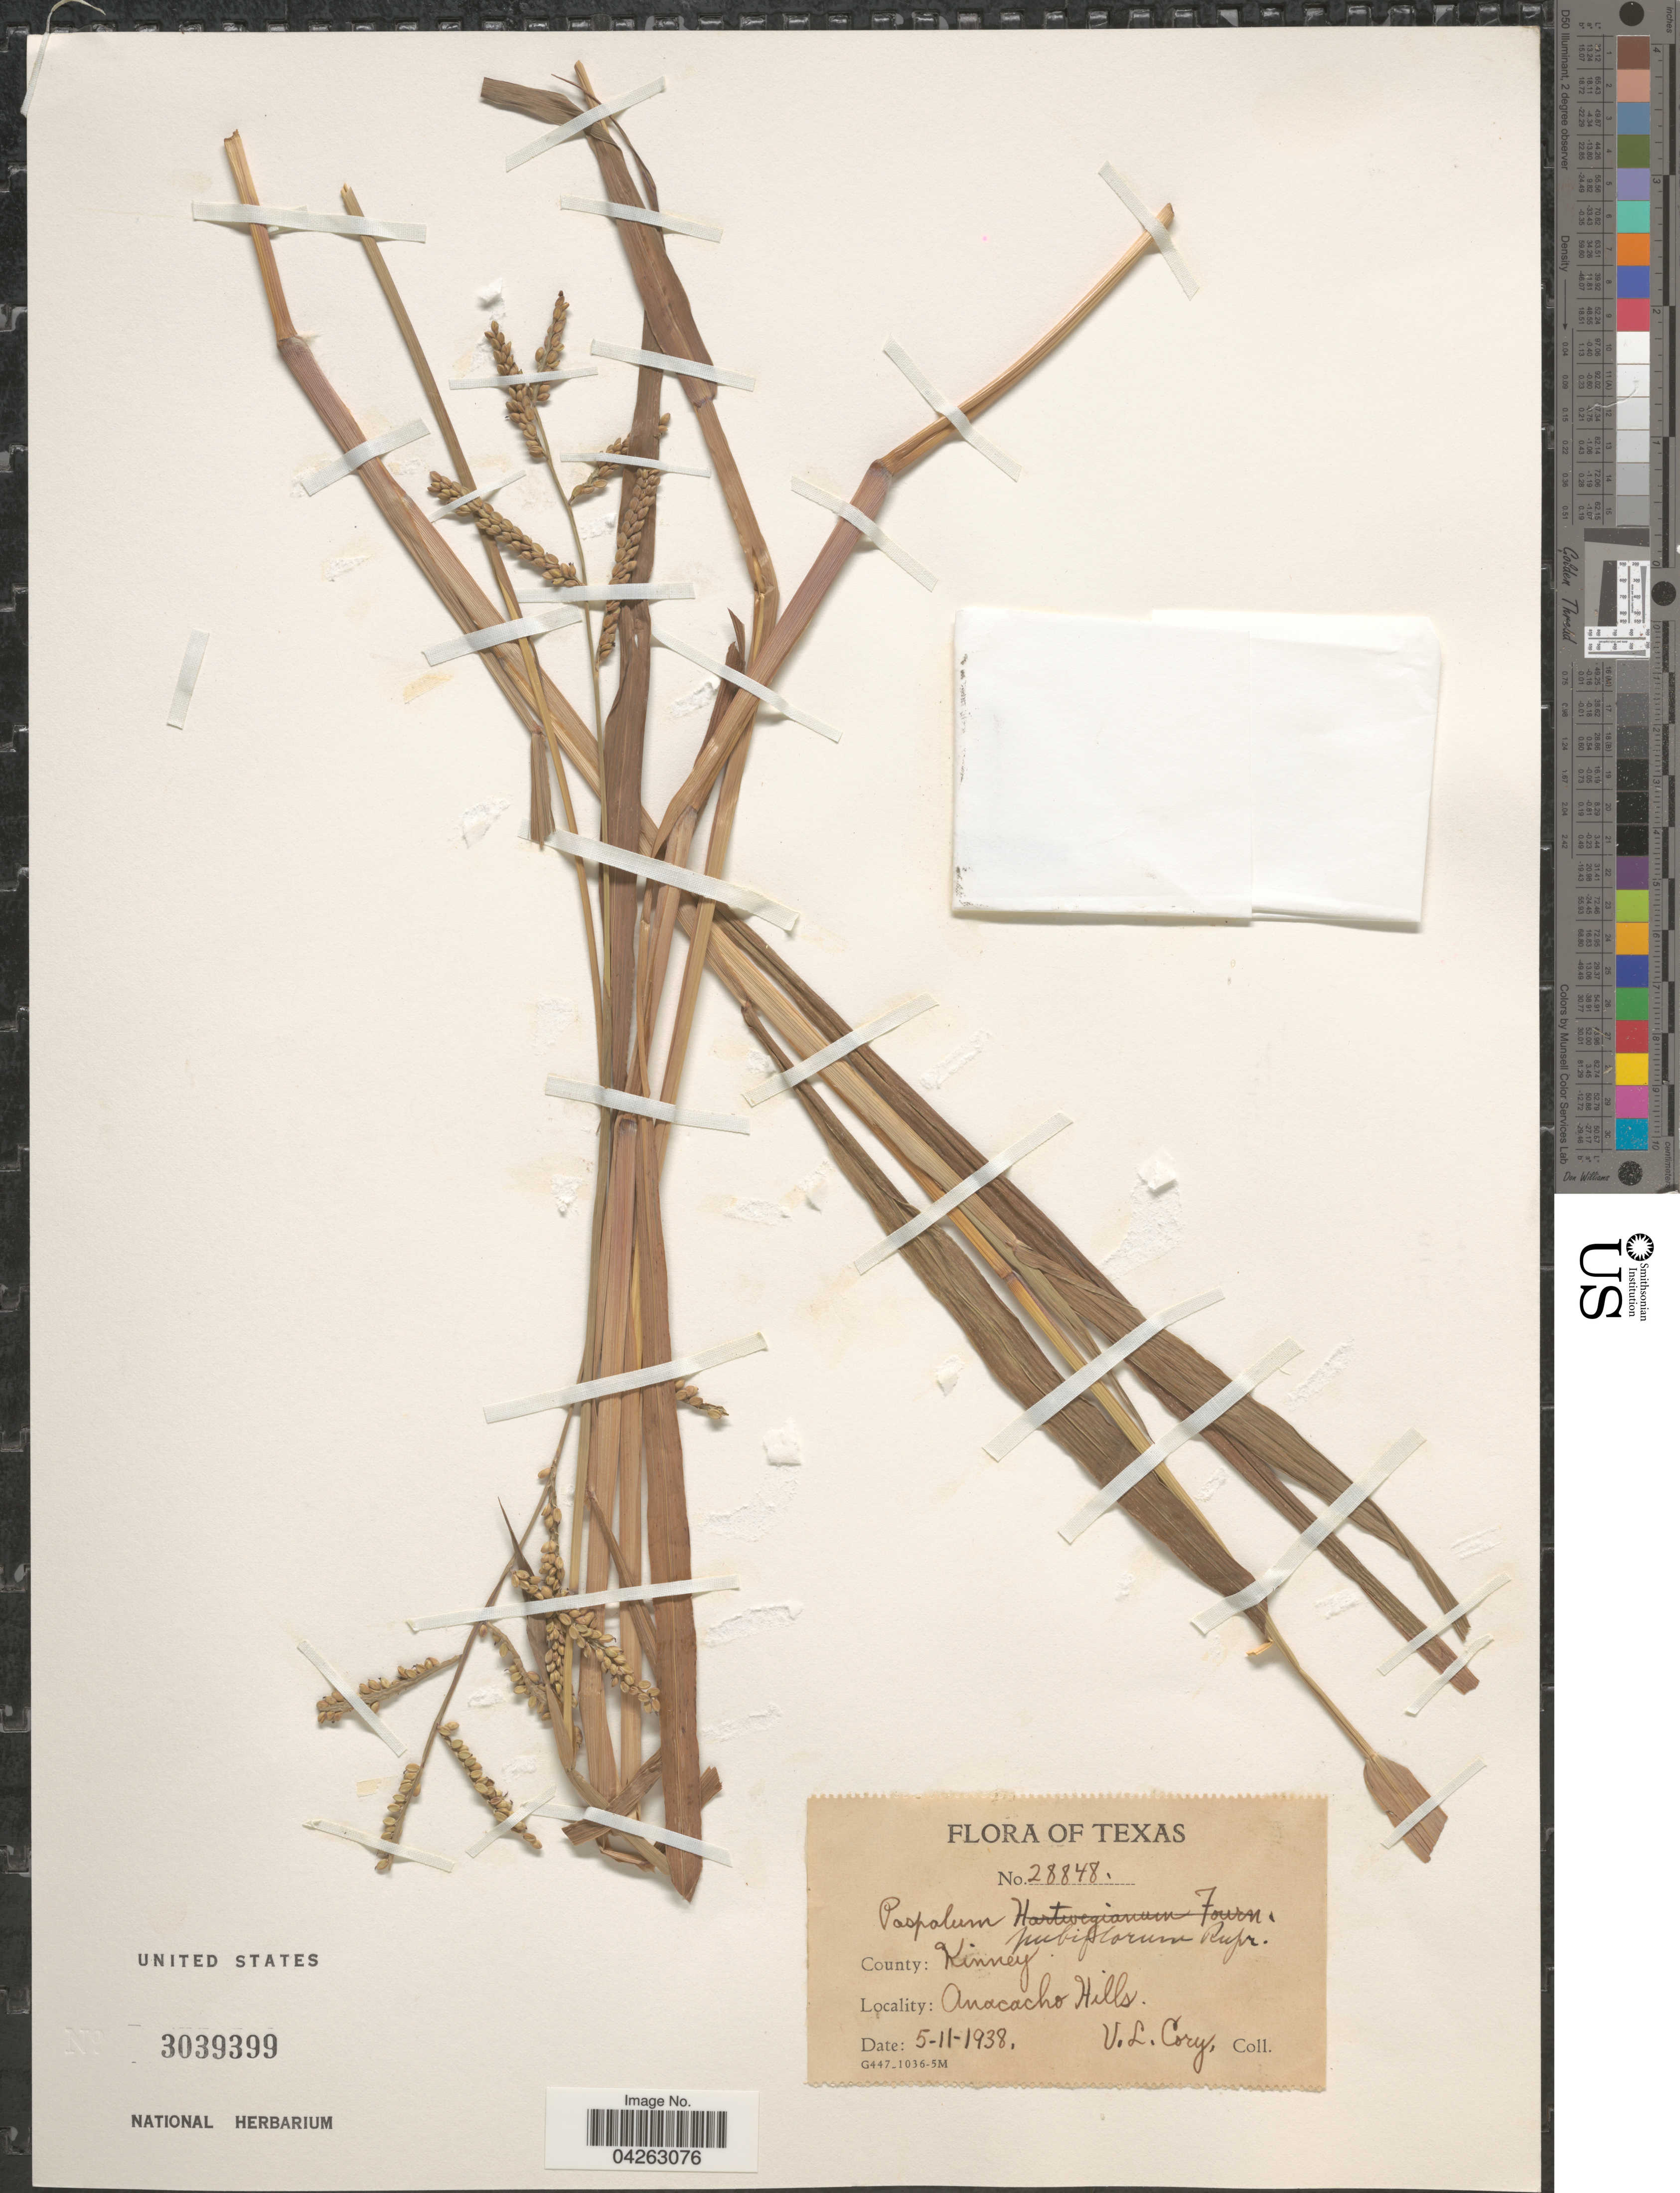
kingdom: Plantae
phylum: Tracheophyta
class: Liliopsida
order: Poales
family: Poaceae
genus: Paspalum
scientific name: Paspalum pubiflorum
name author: Rupr. ex E. Fourn.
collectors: V. Cory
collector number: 28848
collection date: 1938-05-11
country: United States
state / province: Texas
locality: County Kinney. Anacacho Hills.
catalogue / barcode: US 3039399